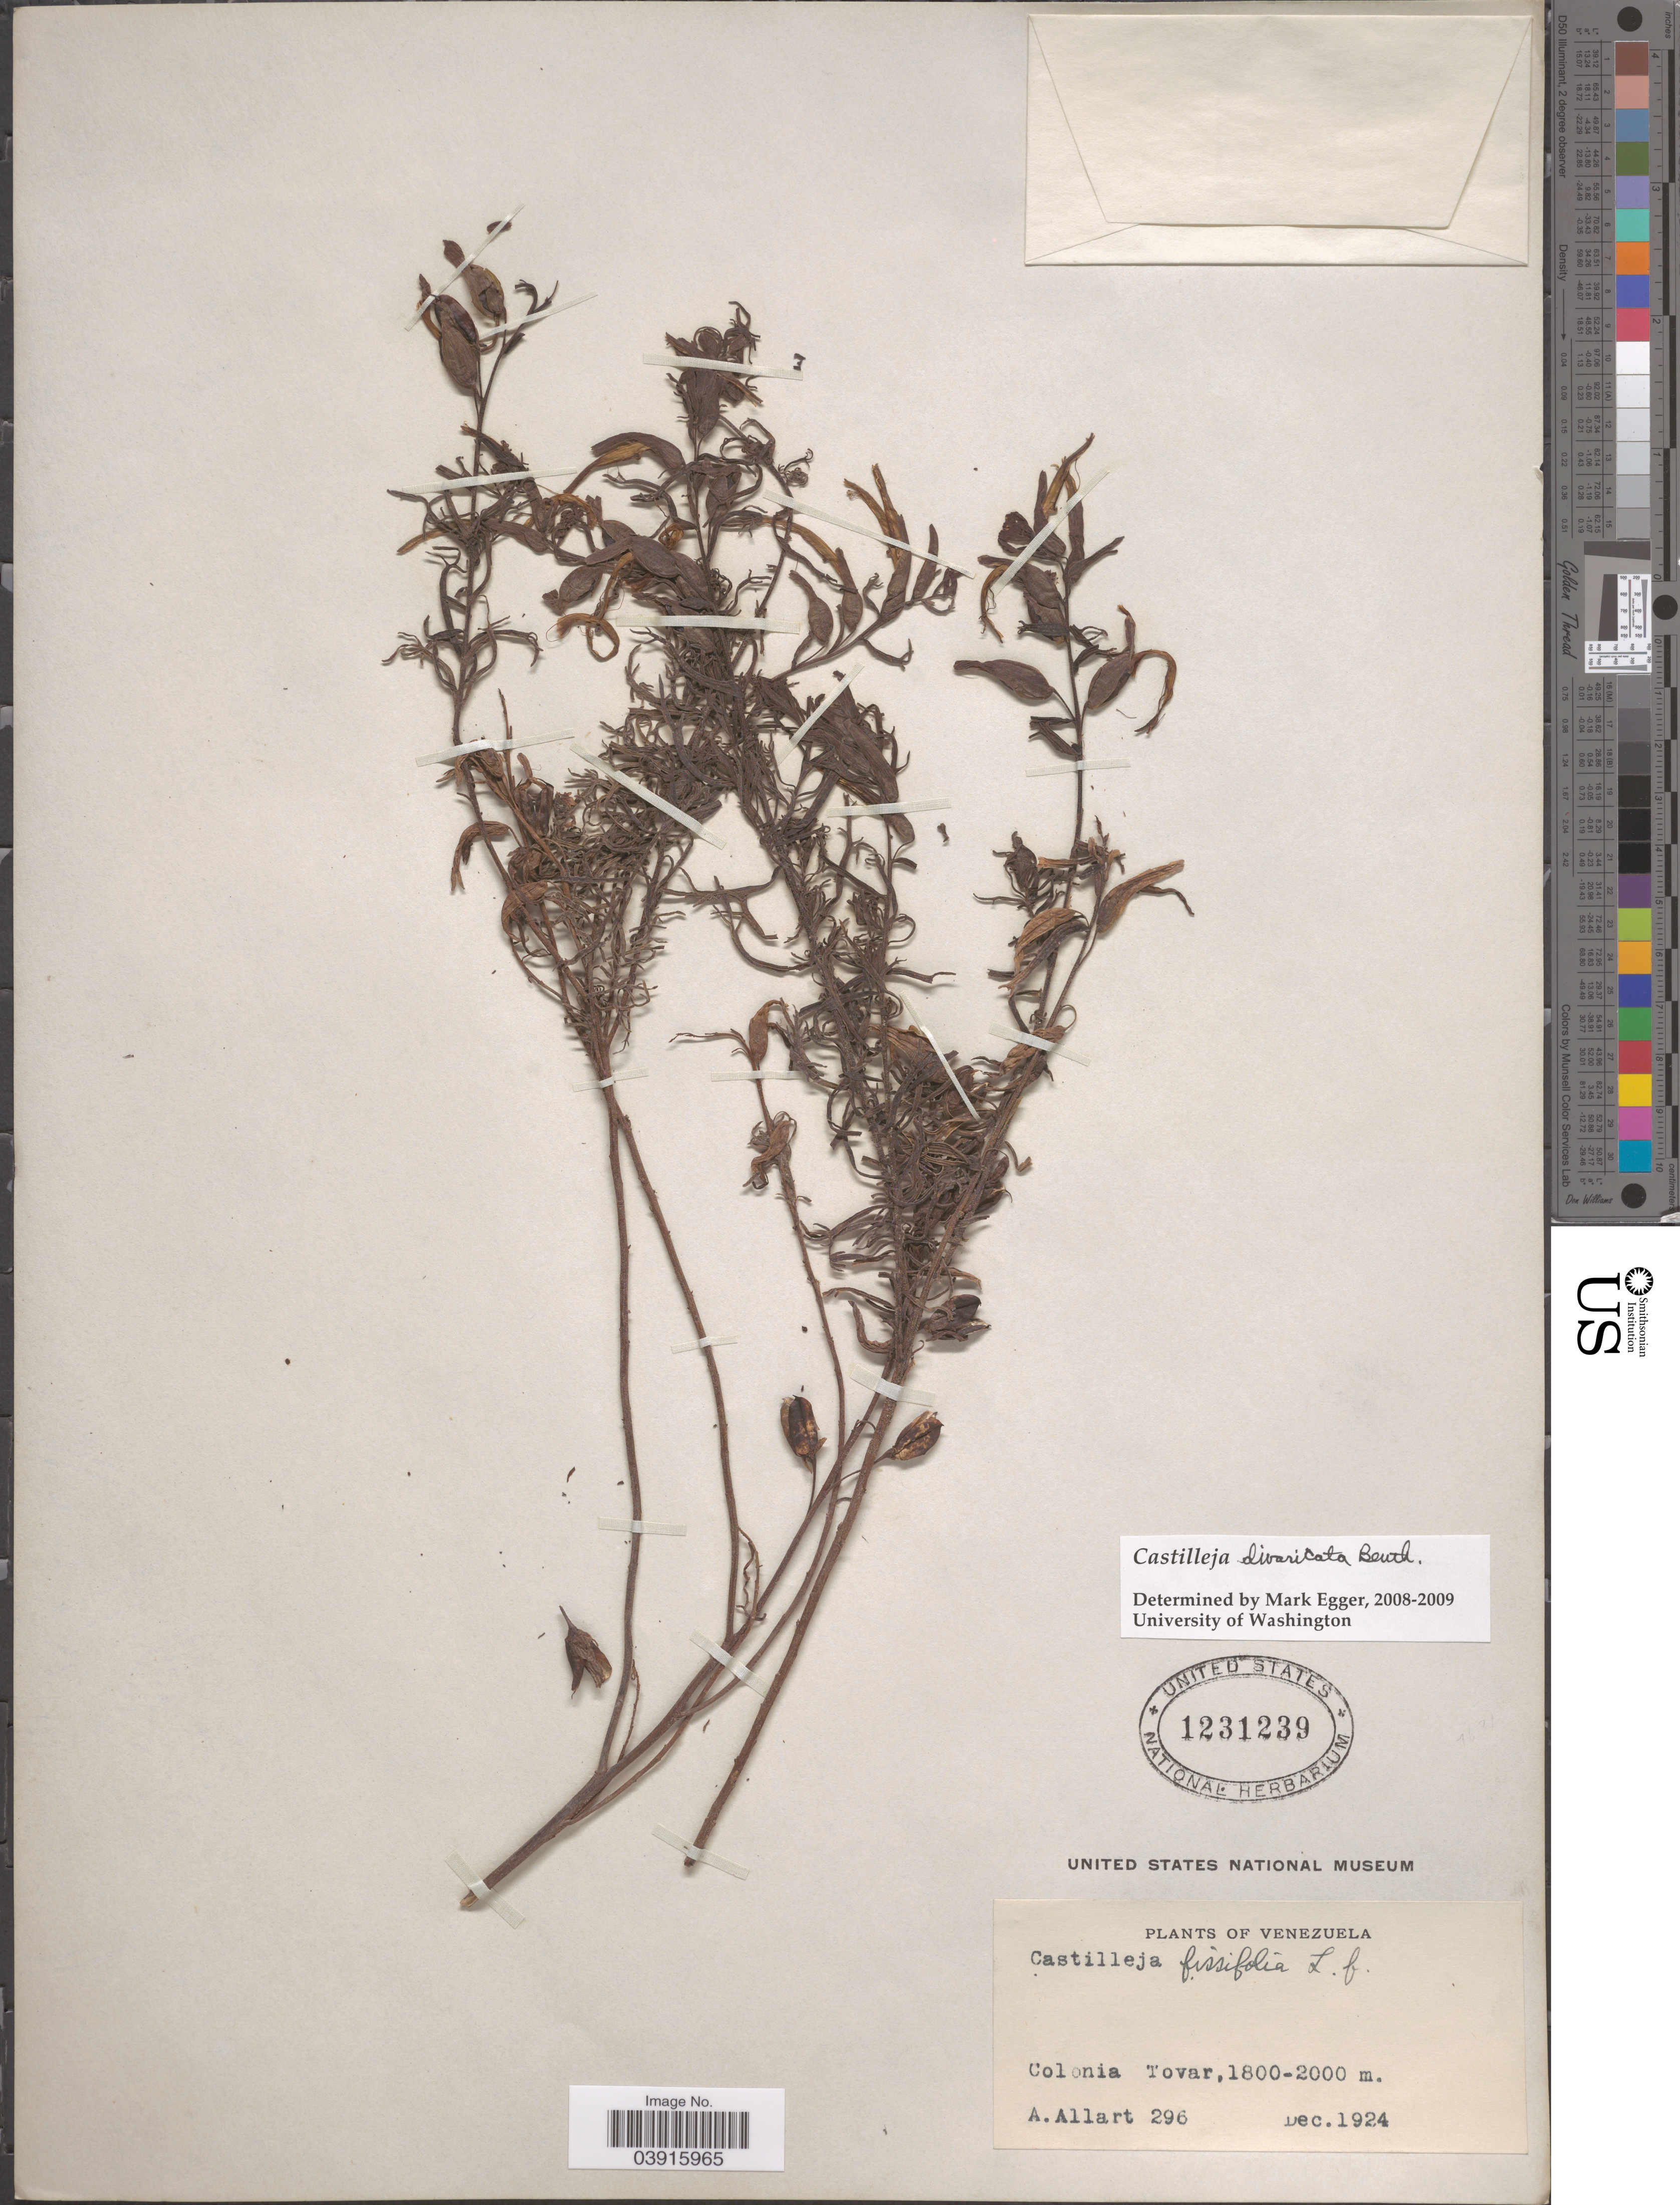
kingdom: Plantae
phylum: Tracheophyta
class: Magnoliopsida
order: Lamiales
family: Orobanchaceae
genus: Castilleja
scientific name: Castilleja divaricata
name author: Benth.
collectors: A. Allart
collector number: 296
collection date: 1924-12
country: Venezuela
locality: Colonia Tovar.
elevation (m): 1800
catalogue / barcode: US 1231239